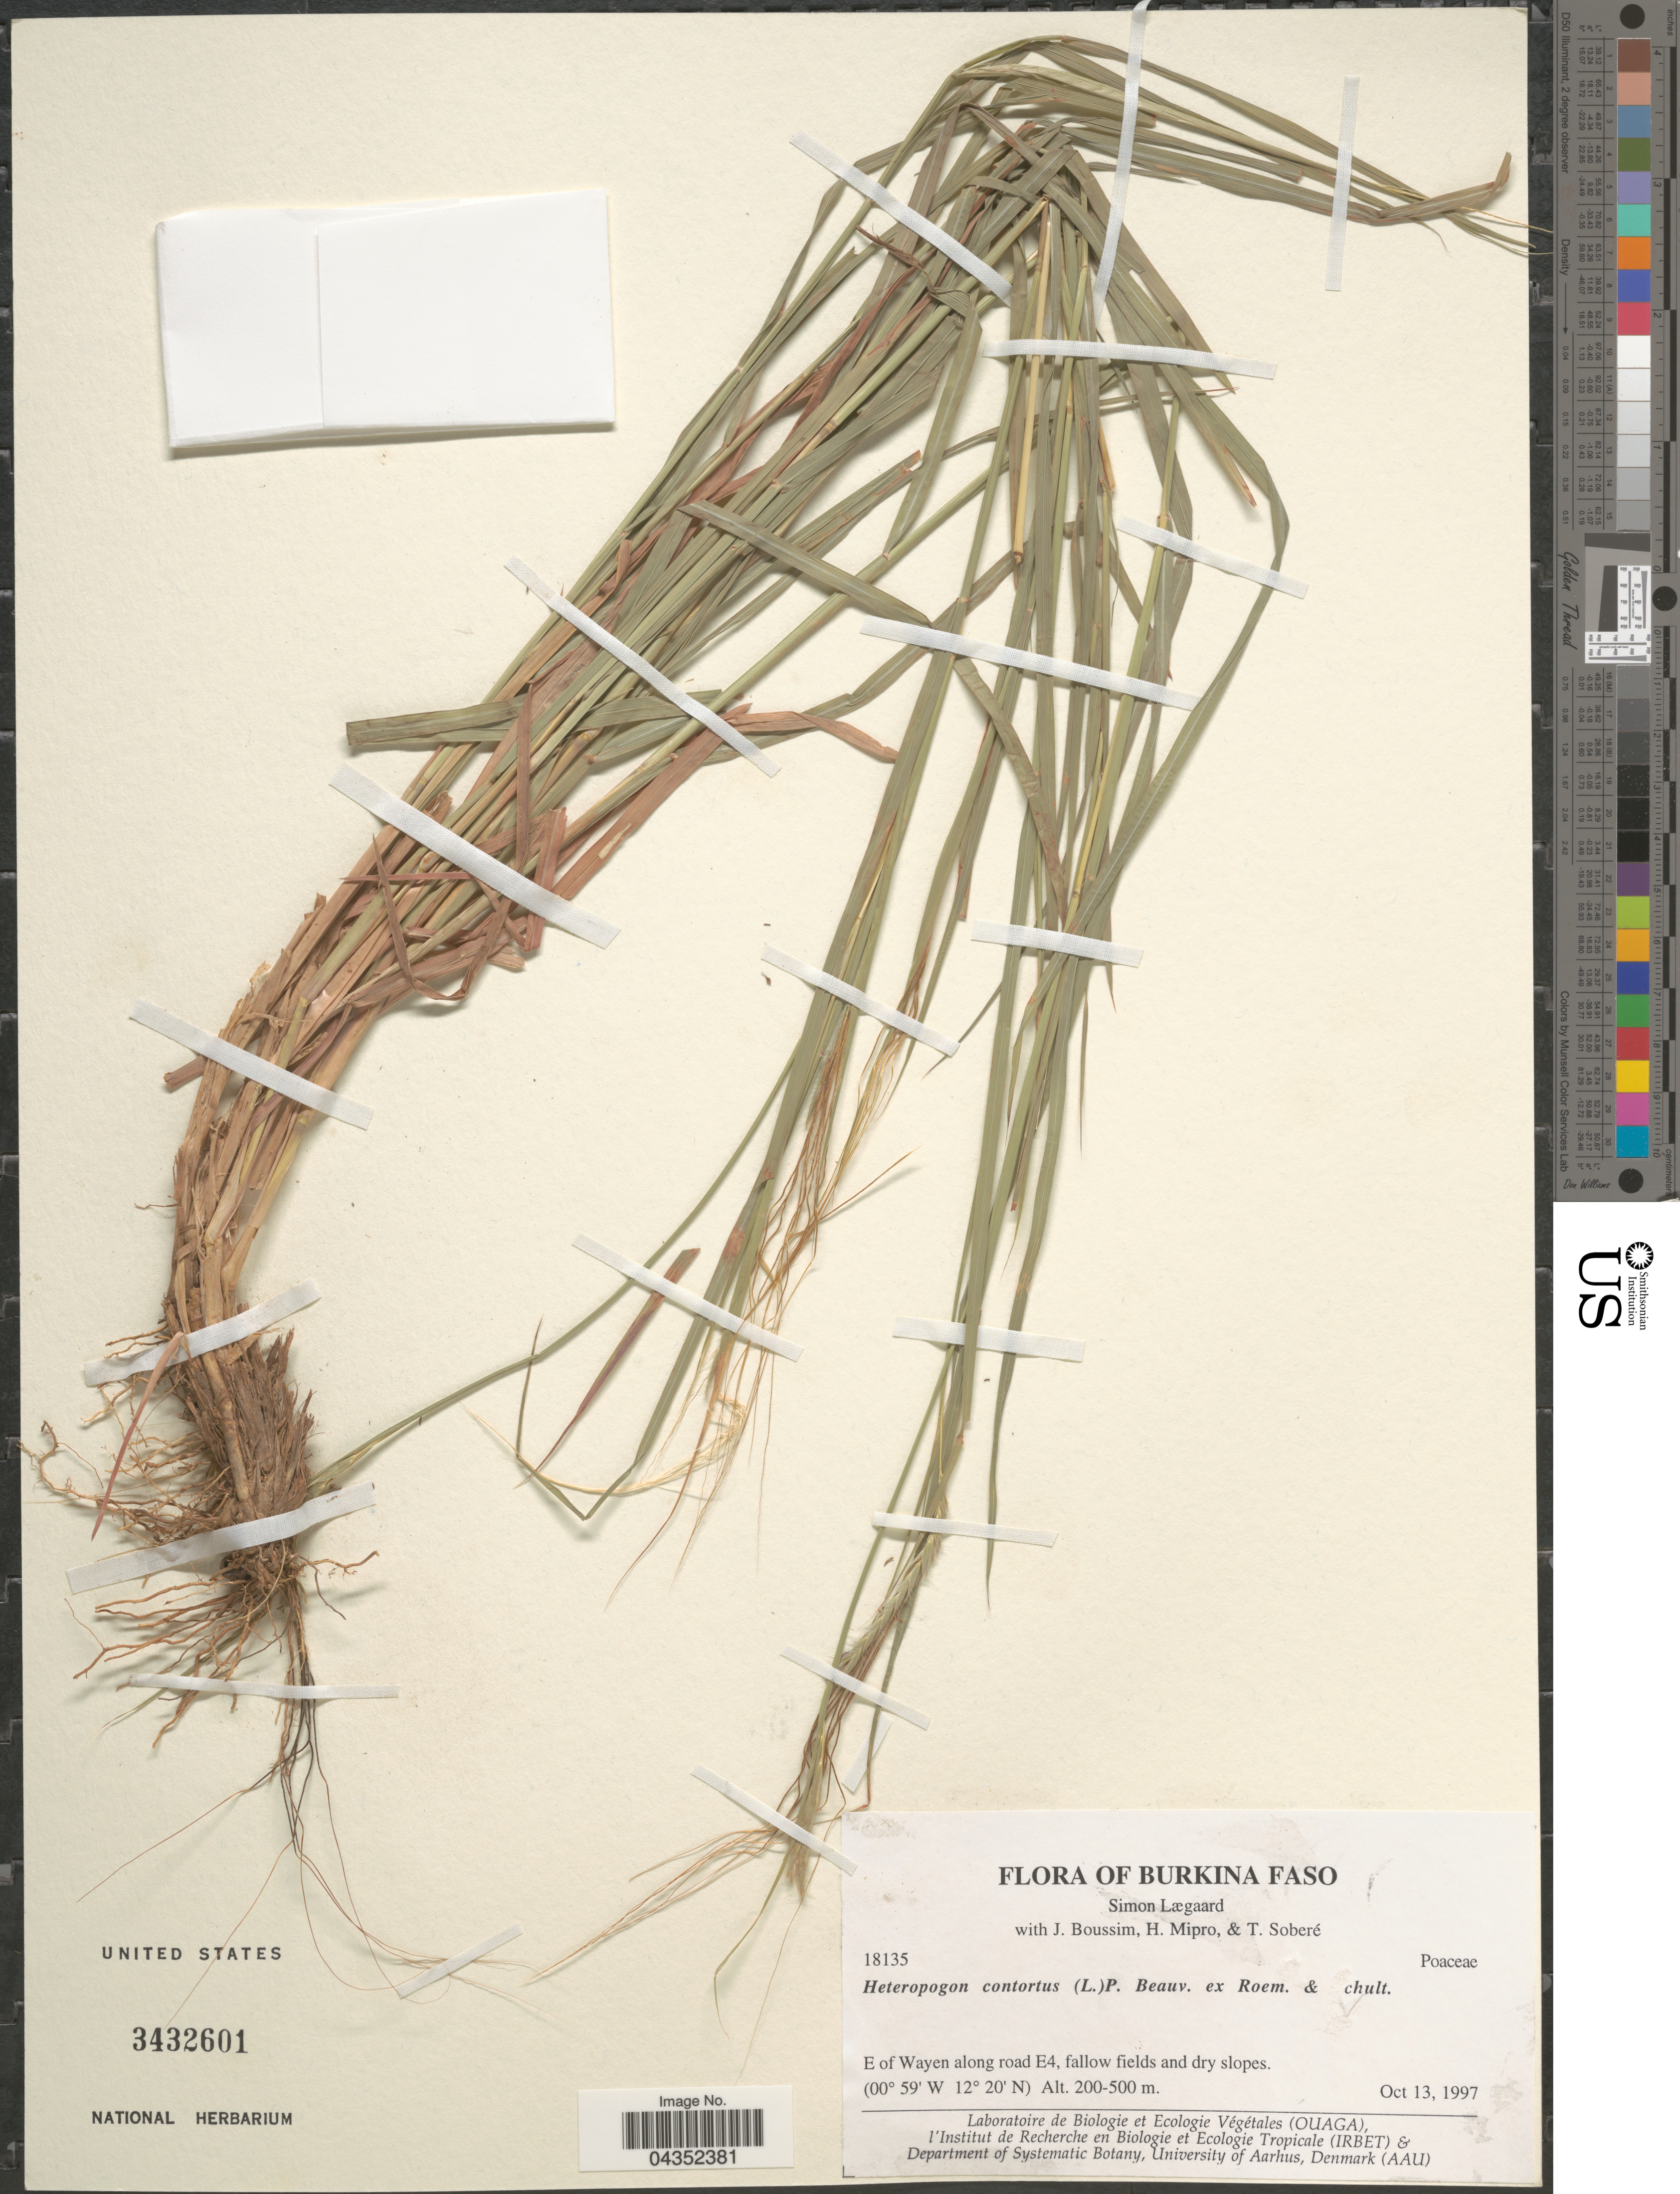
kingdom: Plantae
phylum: Tracheophyta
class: Liliopsida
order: Poales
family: Poaceae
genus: Heteropogon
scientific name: Heteropogon contortus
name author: (L.) P. Beauv. ex Roem. & Schult.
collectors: S. Lægaard, J. Boussim, H. Mipro & T. Sobere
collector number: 18135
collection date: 1997-10-13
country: Burkina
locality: Burkina Faso. E of Wayen along road E4, fallow fields and dry slopes.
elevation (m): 200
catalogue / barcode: US 3432601